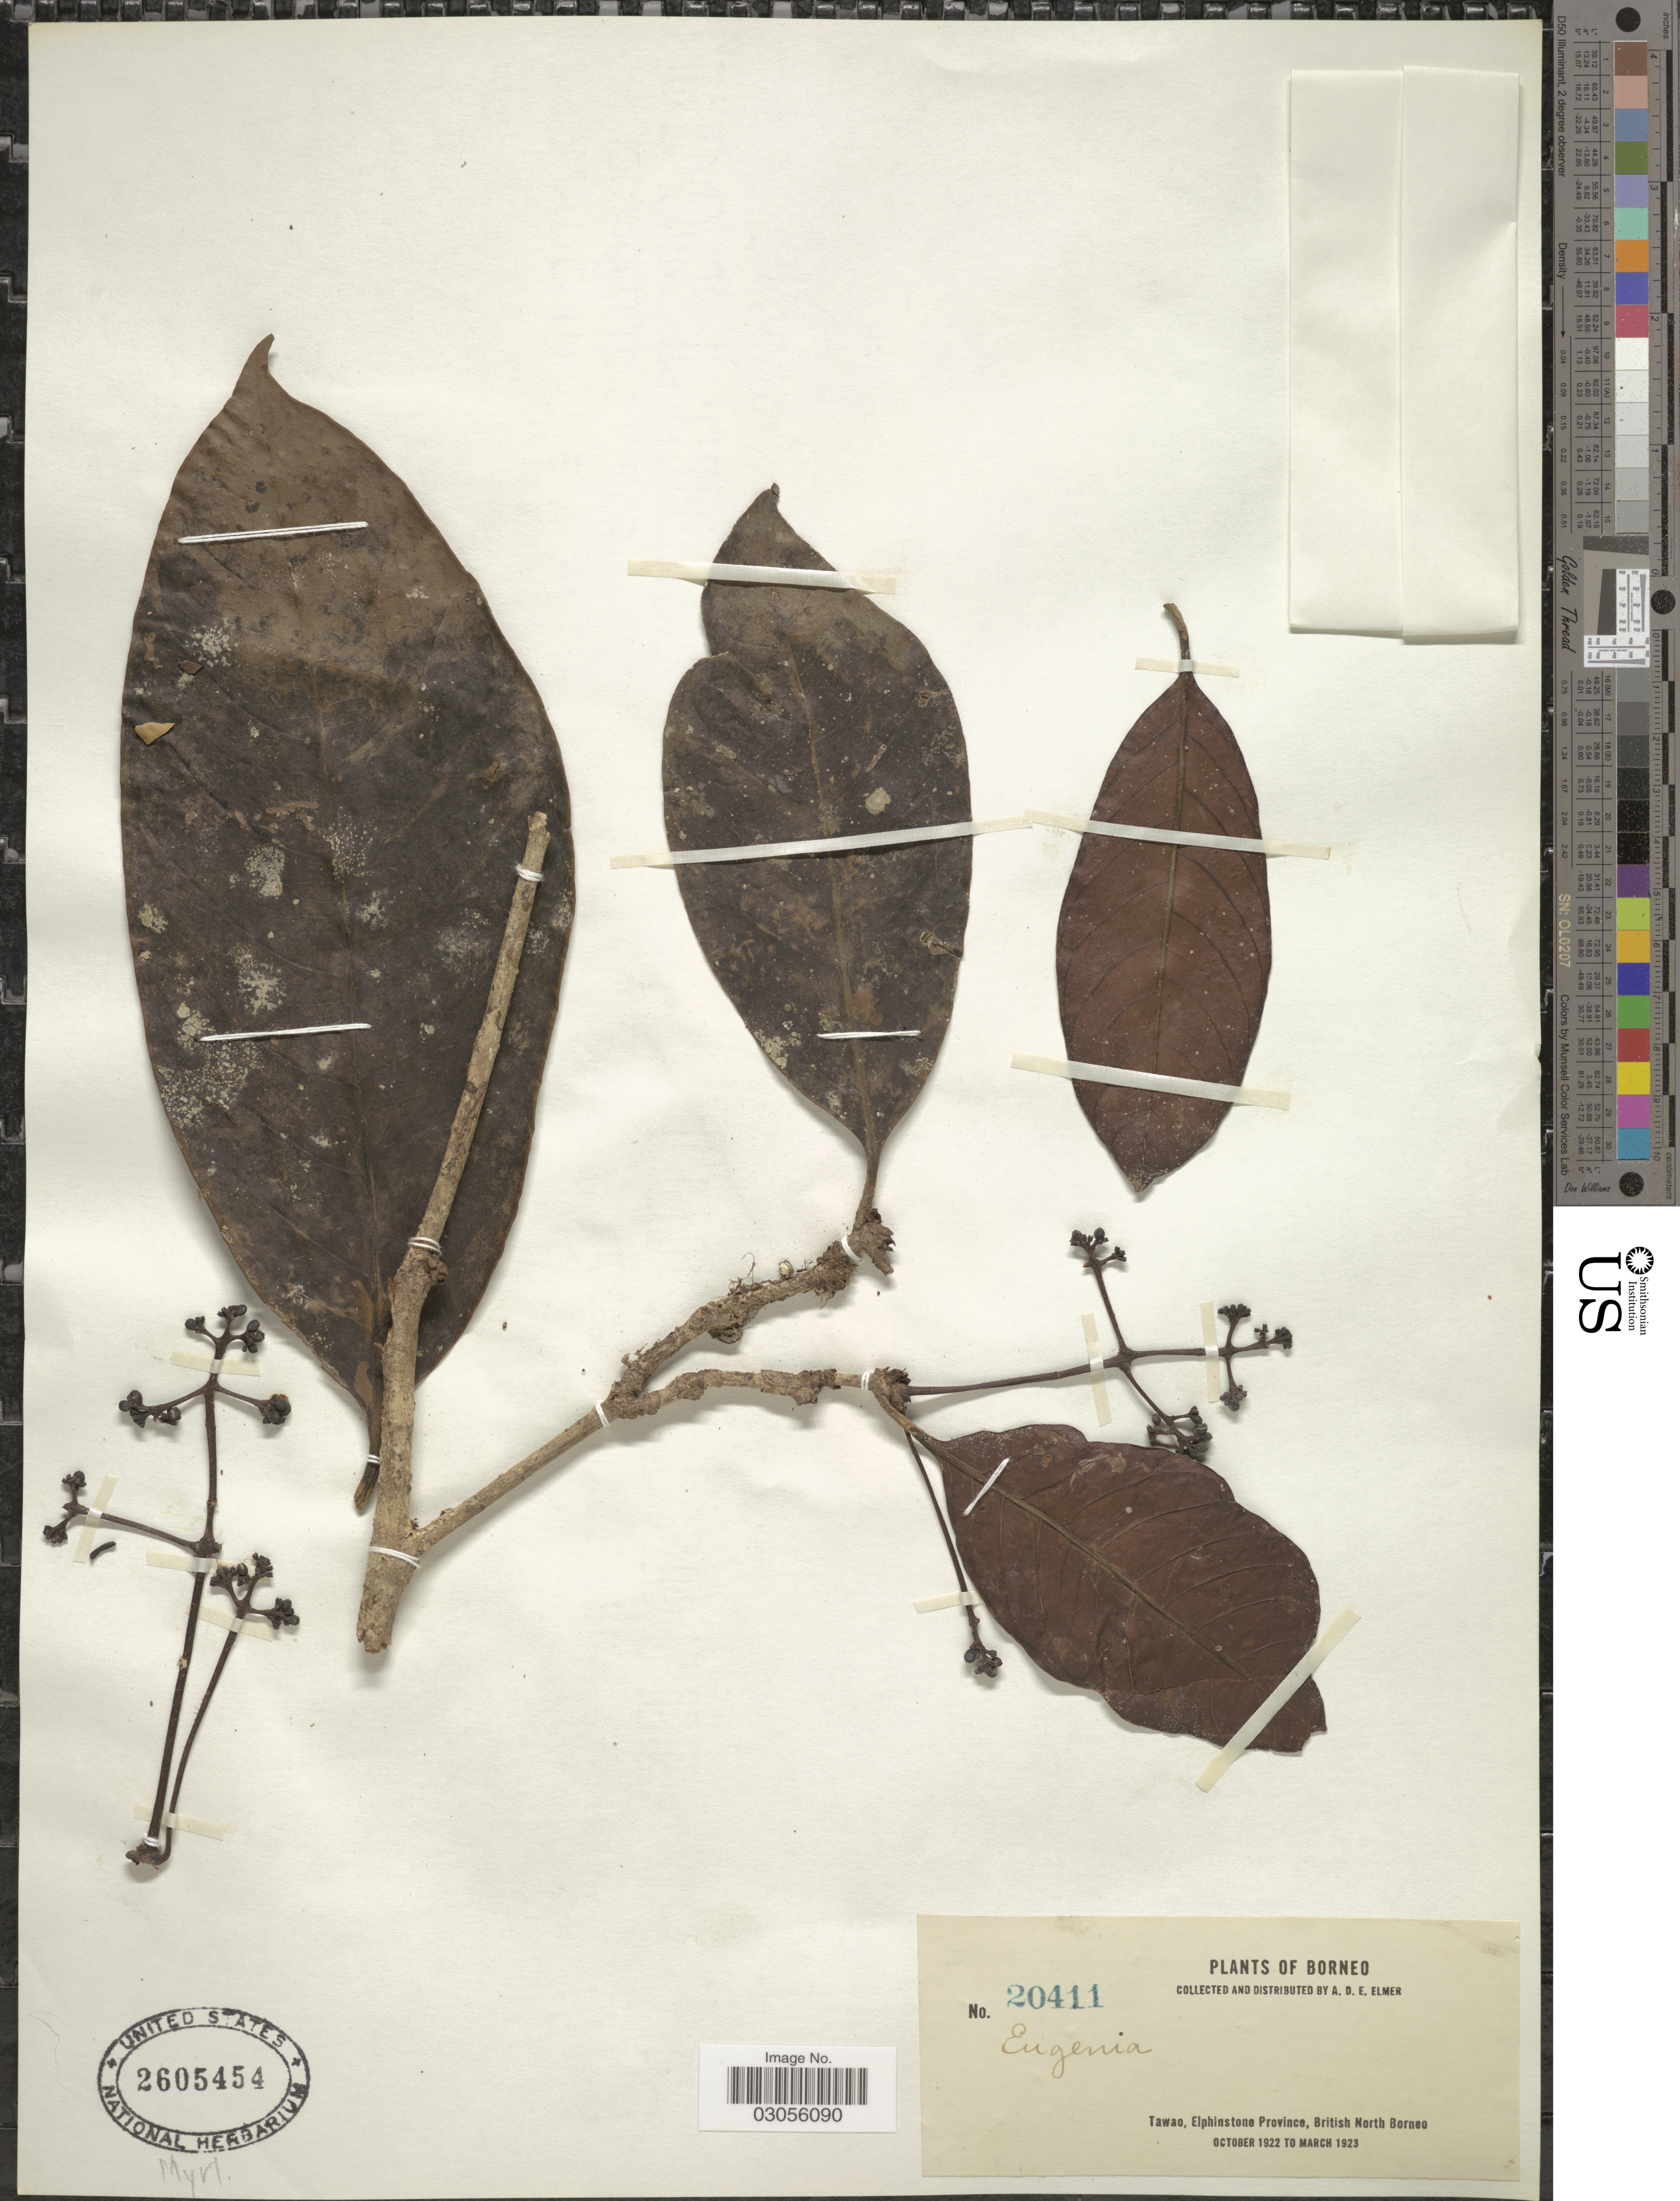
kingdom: Plantae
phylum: Tracheophyta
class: Magnoliopsida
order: Myrtales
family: Myrtaceae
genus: Syzygium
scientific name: Syzygium cumini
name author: (L.) Skeels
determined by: Strong, Mark T., (BOT), Smithsonian Institution - National Museum of Natural History (UNITED STATES)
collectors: A. D. E. Elmer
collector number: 20411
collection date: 1922-10/1923-03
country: Malaysia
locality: Borneo. Tawao. Elphinstone Province, British North Borneo.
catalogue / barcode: US 2605454